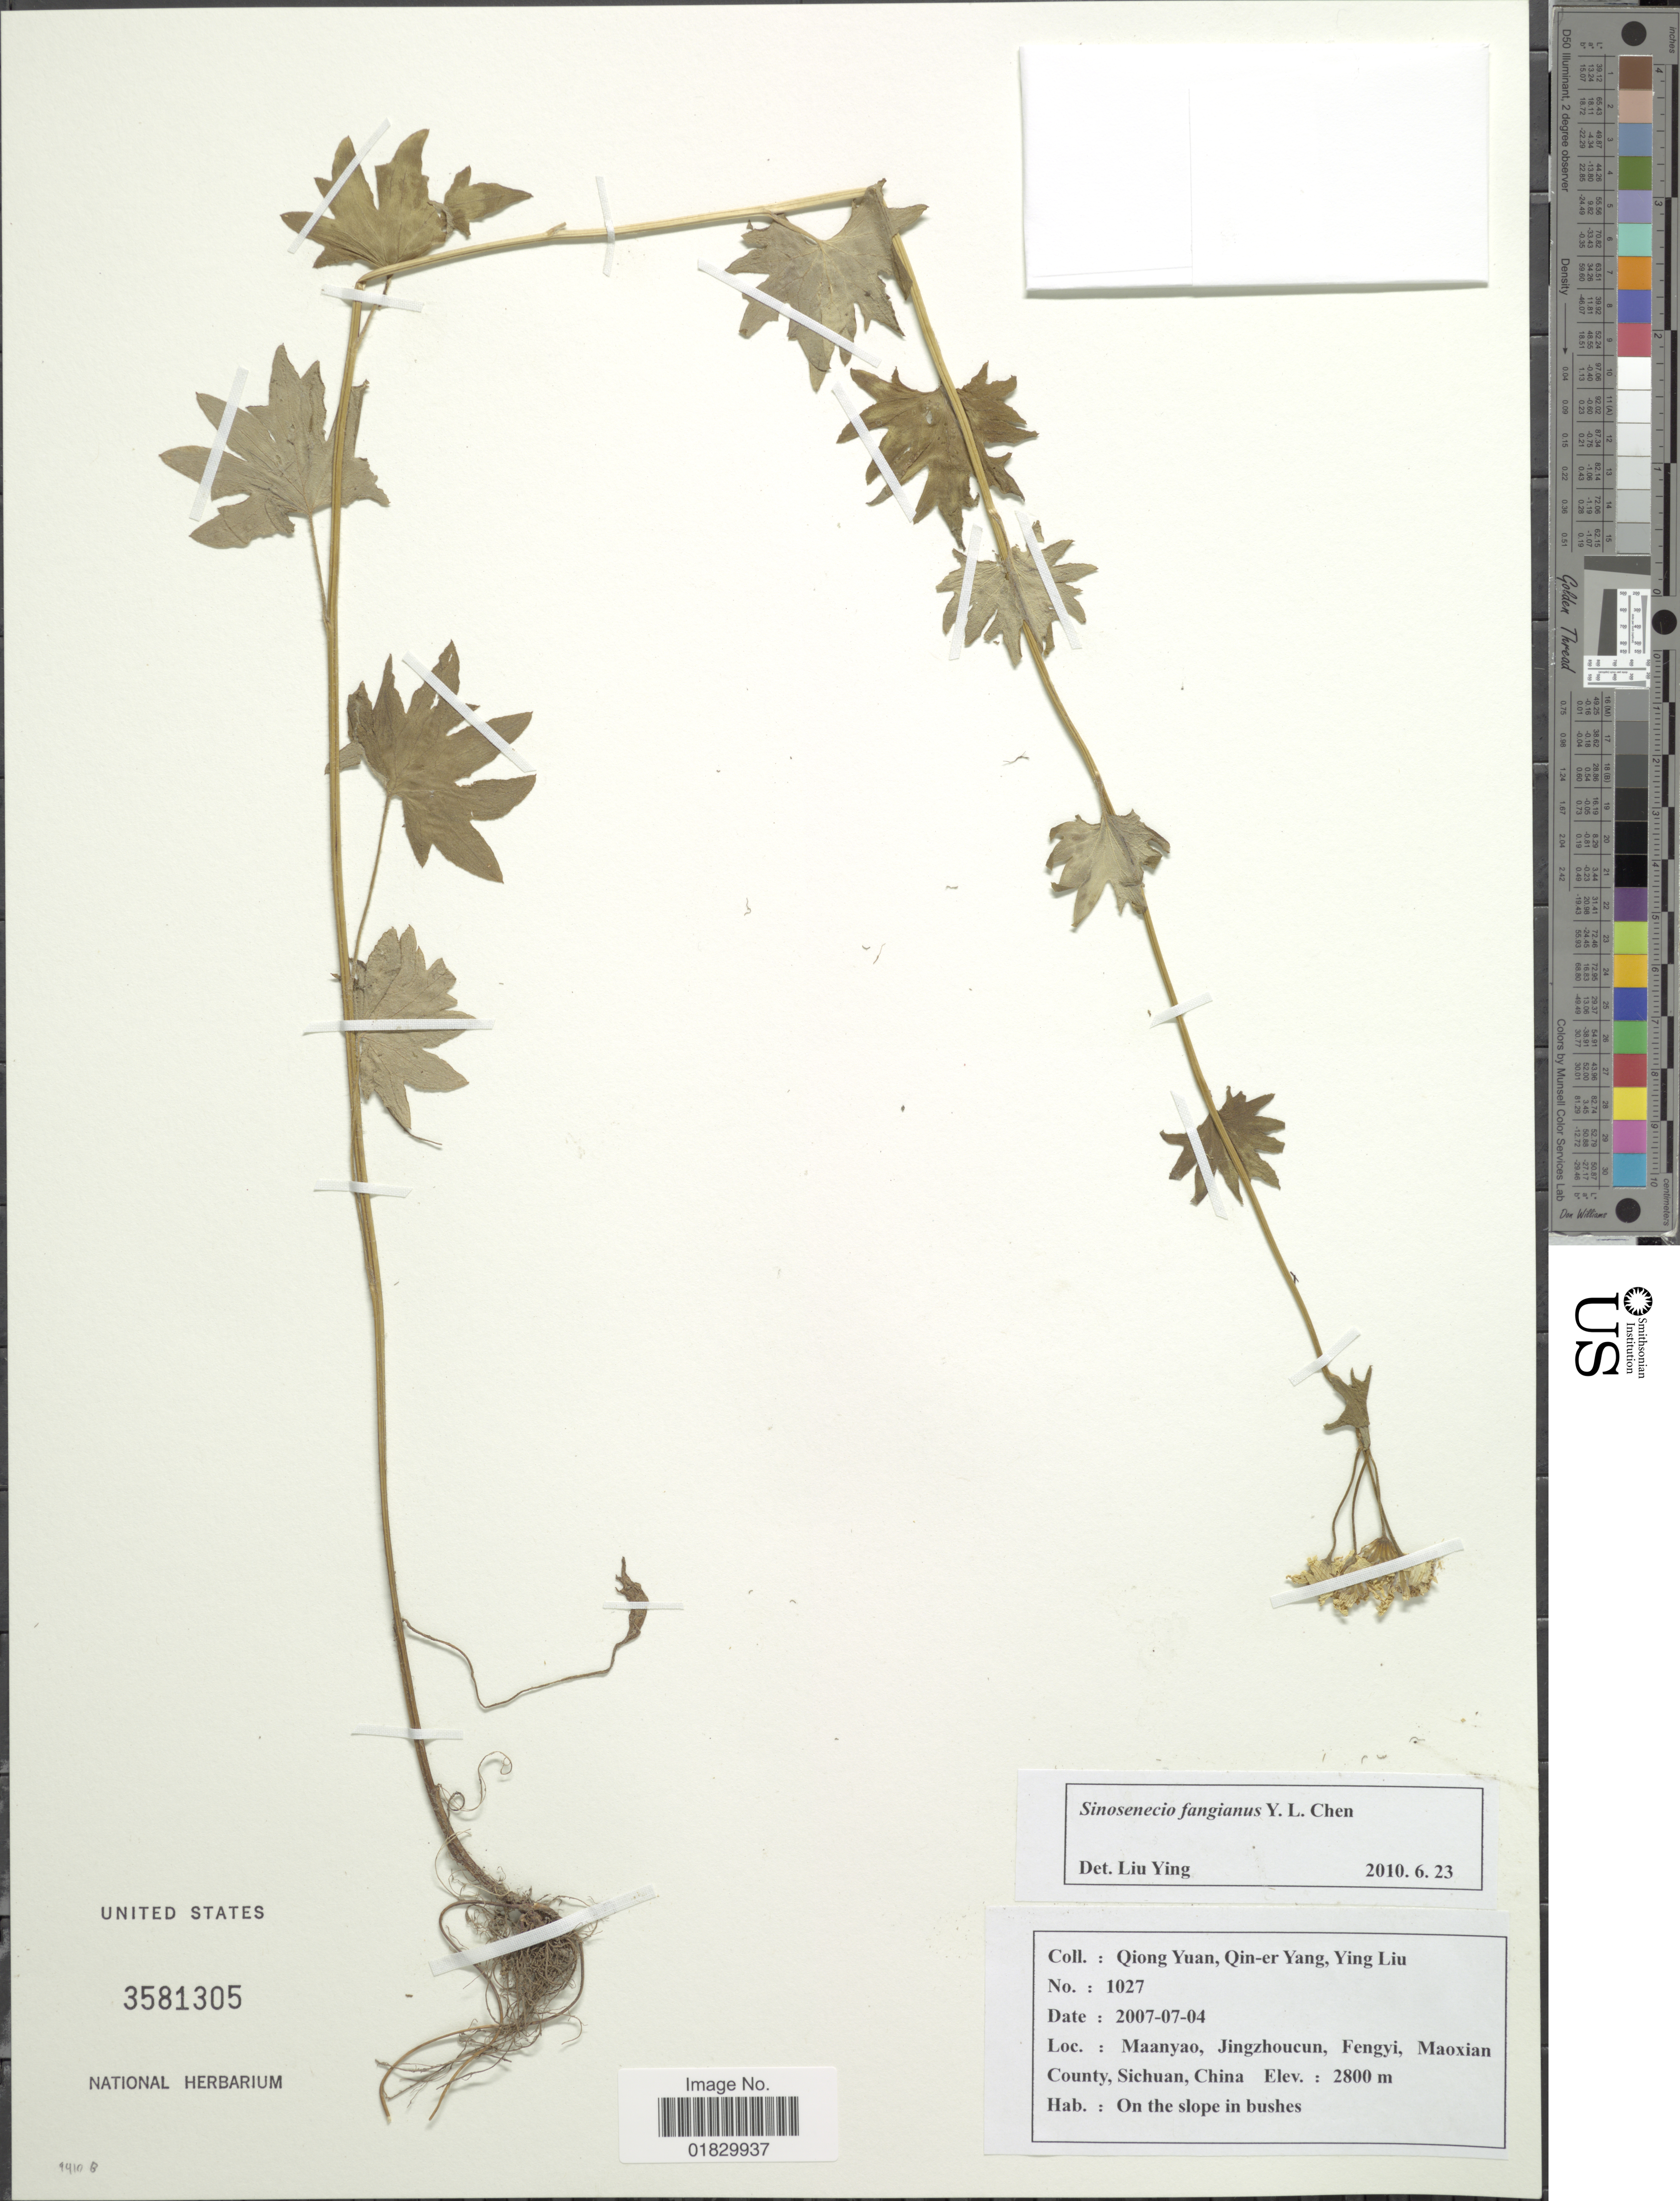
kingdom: Plantae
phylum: Tracheophyta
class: Magnoliopsida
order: Asterales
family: Asteraceae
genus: Sinosenecio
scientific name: Sinosenecio fangianus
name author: Y.L. Chen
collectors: Q. Yuan, Q. Yang & Y. Liu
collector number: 1027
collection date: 2007-07-04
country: China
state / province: Sichuan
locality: Maanyao, Jingzhoucun, Fengyi, Maoxian County, Sichuan, China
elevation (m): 2800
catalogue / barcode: US 3581305